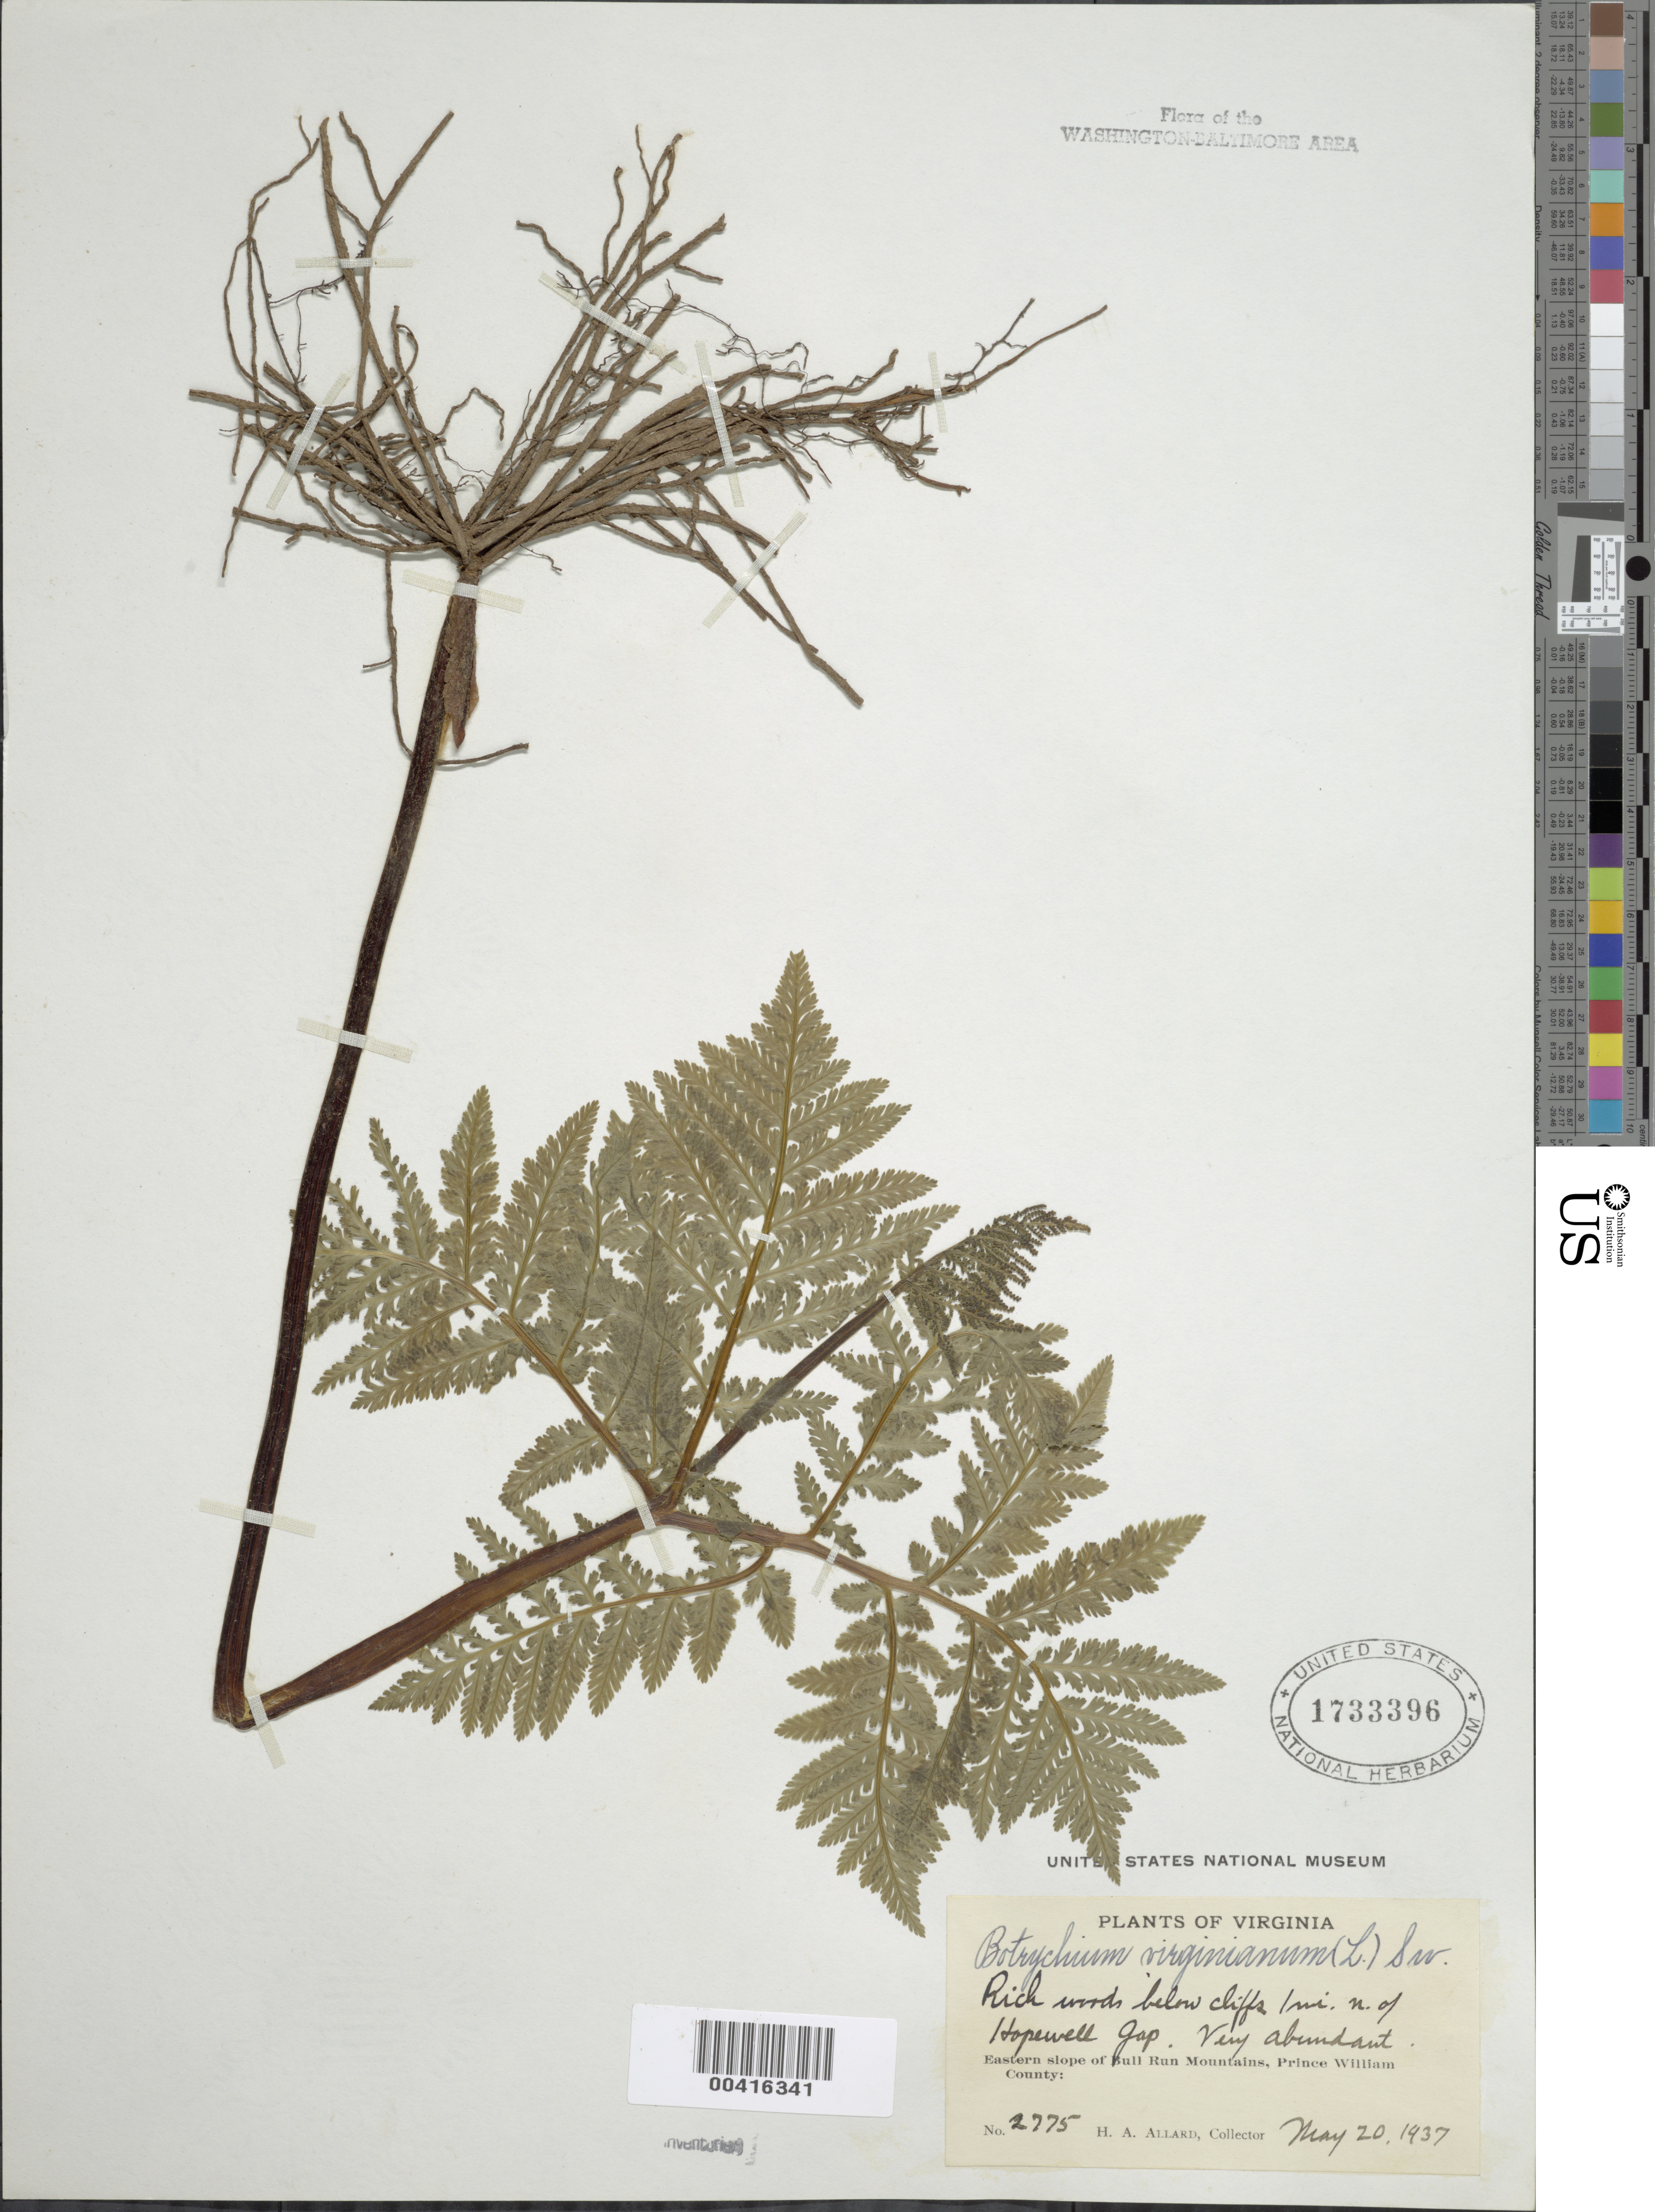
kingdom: Plantae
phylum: Tracheophyta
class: Polypodiopsida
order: Ophioglossales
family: Ophioglossaceae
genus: Botrychium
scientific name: Botrychium virginianum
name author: (L.) Sw.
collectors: H. A. Allard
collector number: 2775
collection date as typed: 20 May 1937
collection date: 1937-05-20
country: United States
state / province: Virginia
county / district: Prince William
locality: North of Hopewell Gap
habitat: Rich woods below cliffs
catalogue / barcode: US 1733396